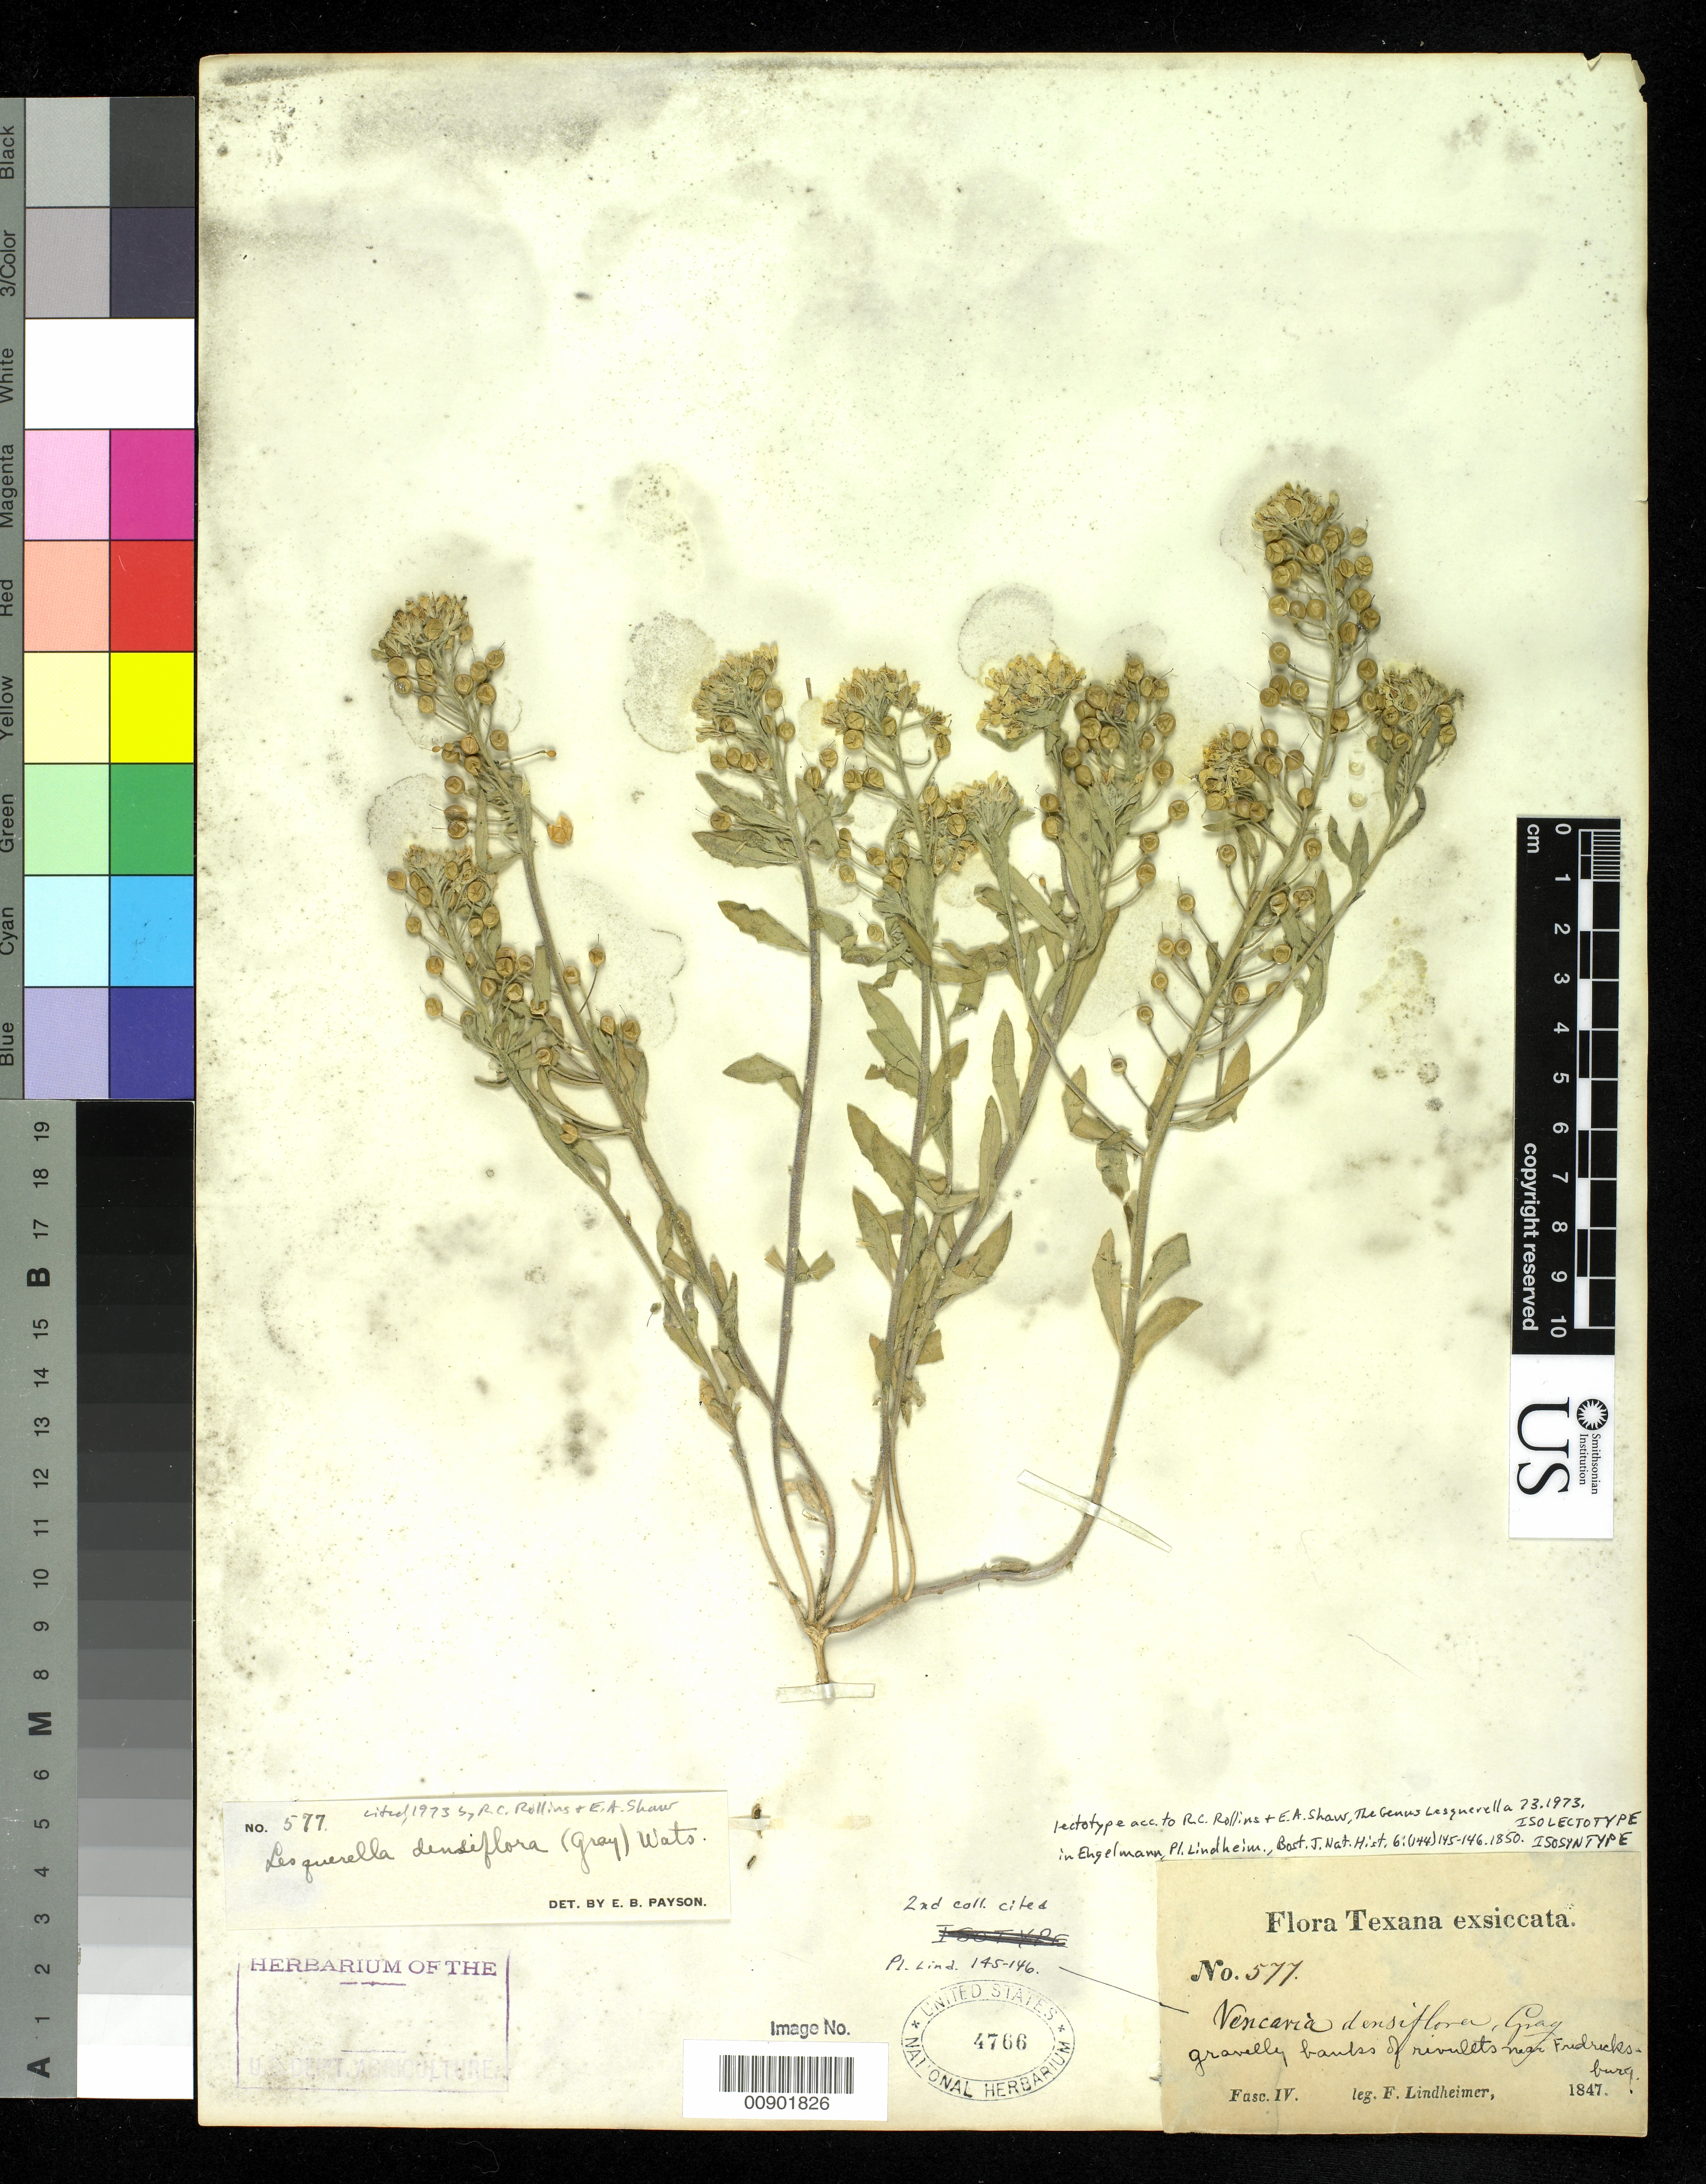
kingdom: Plantae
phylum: Tracheophyta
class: Magnoliopsida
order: Brassicales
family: Brassicaceae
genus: Physaria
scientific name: Physaria densiflora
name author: A. Gray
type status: Isolectotype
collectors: F. J. Lindheimer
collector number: IV 577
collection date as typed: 1847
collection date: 1847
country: United States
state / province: Texas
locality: Gravelly banks of rivulets near Fredricksburg.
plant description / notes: Current name as cited by O'Kane & Al-Shehbaz, Novon 12: 322 (2002).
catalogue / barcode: US 4766